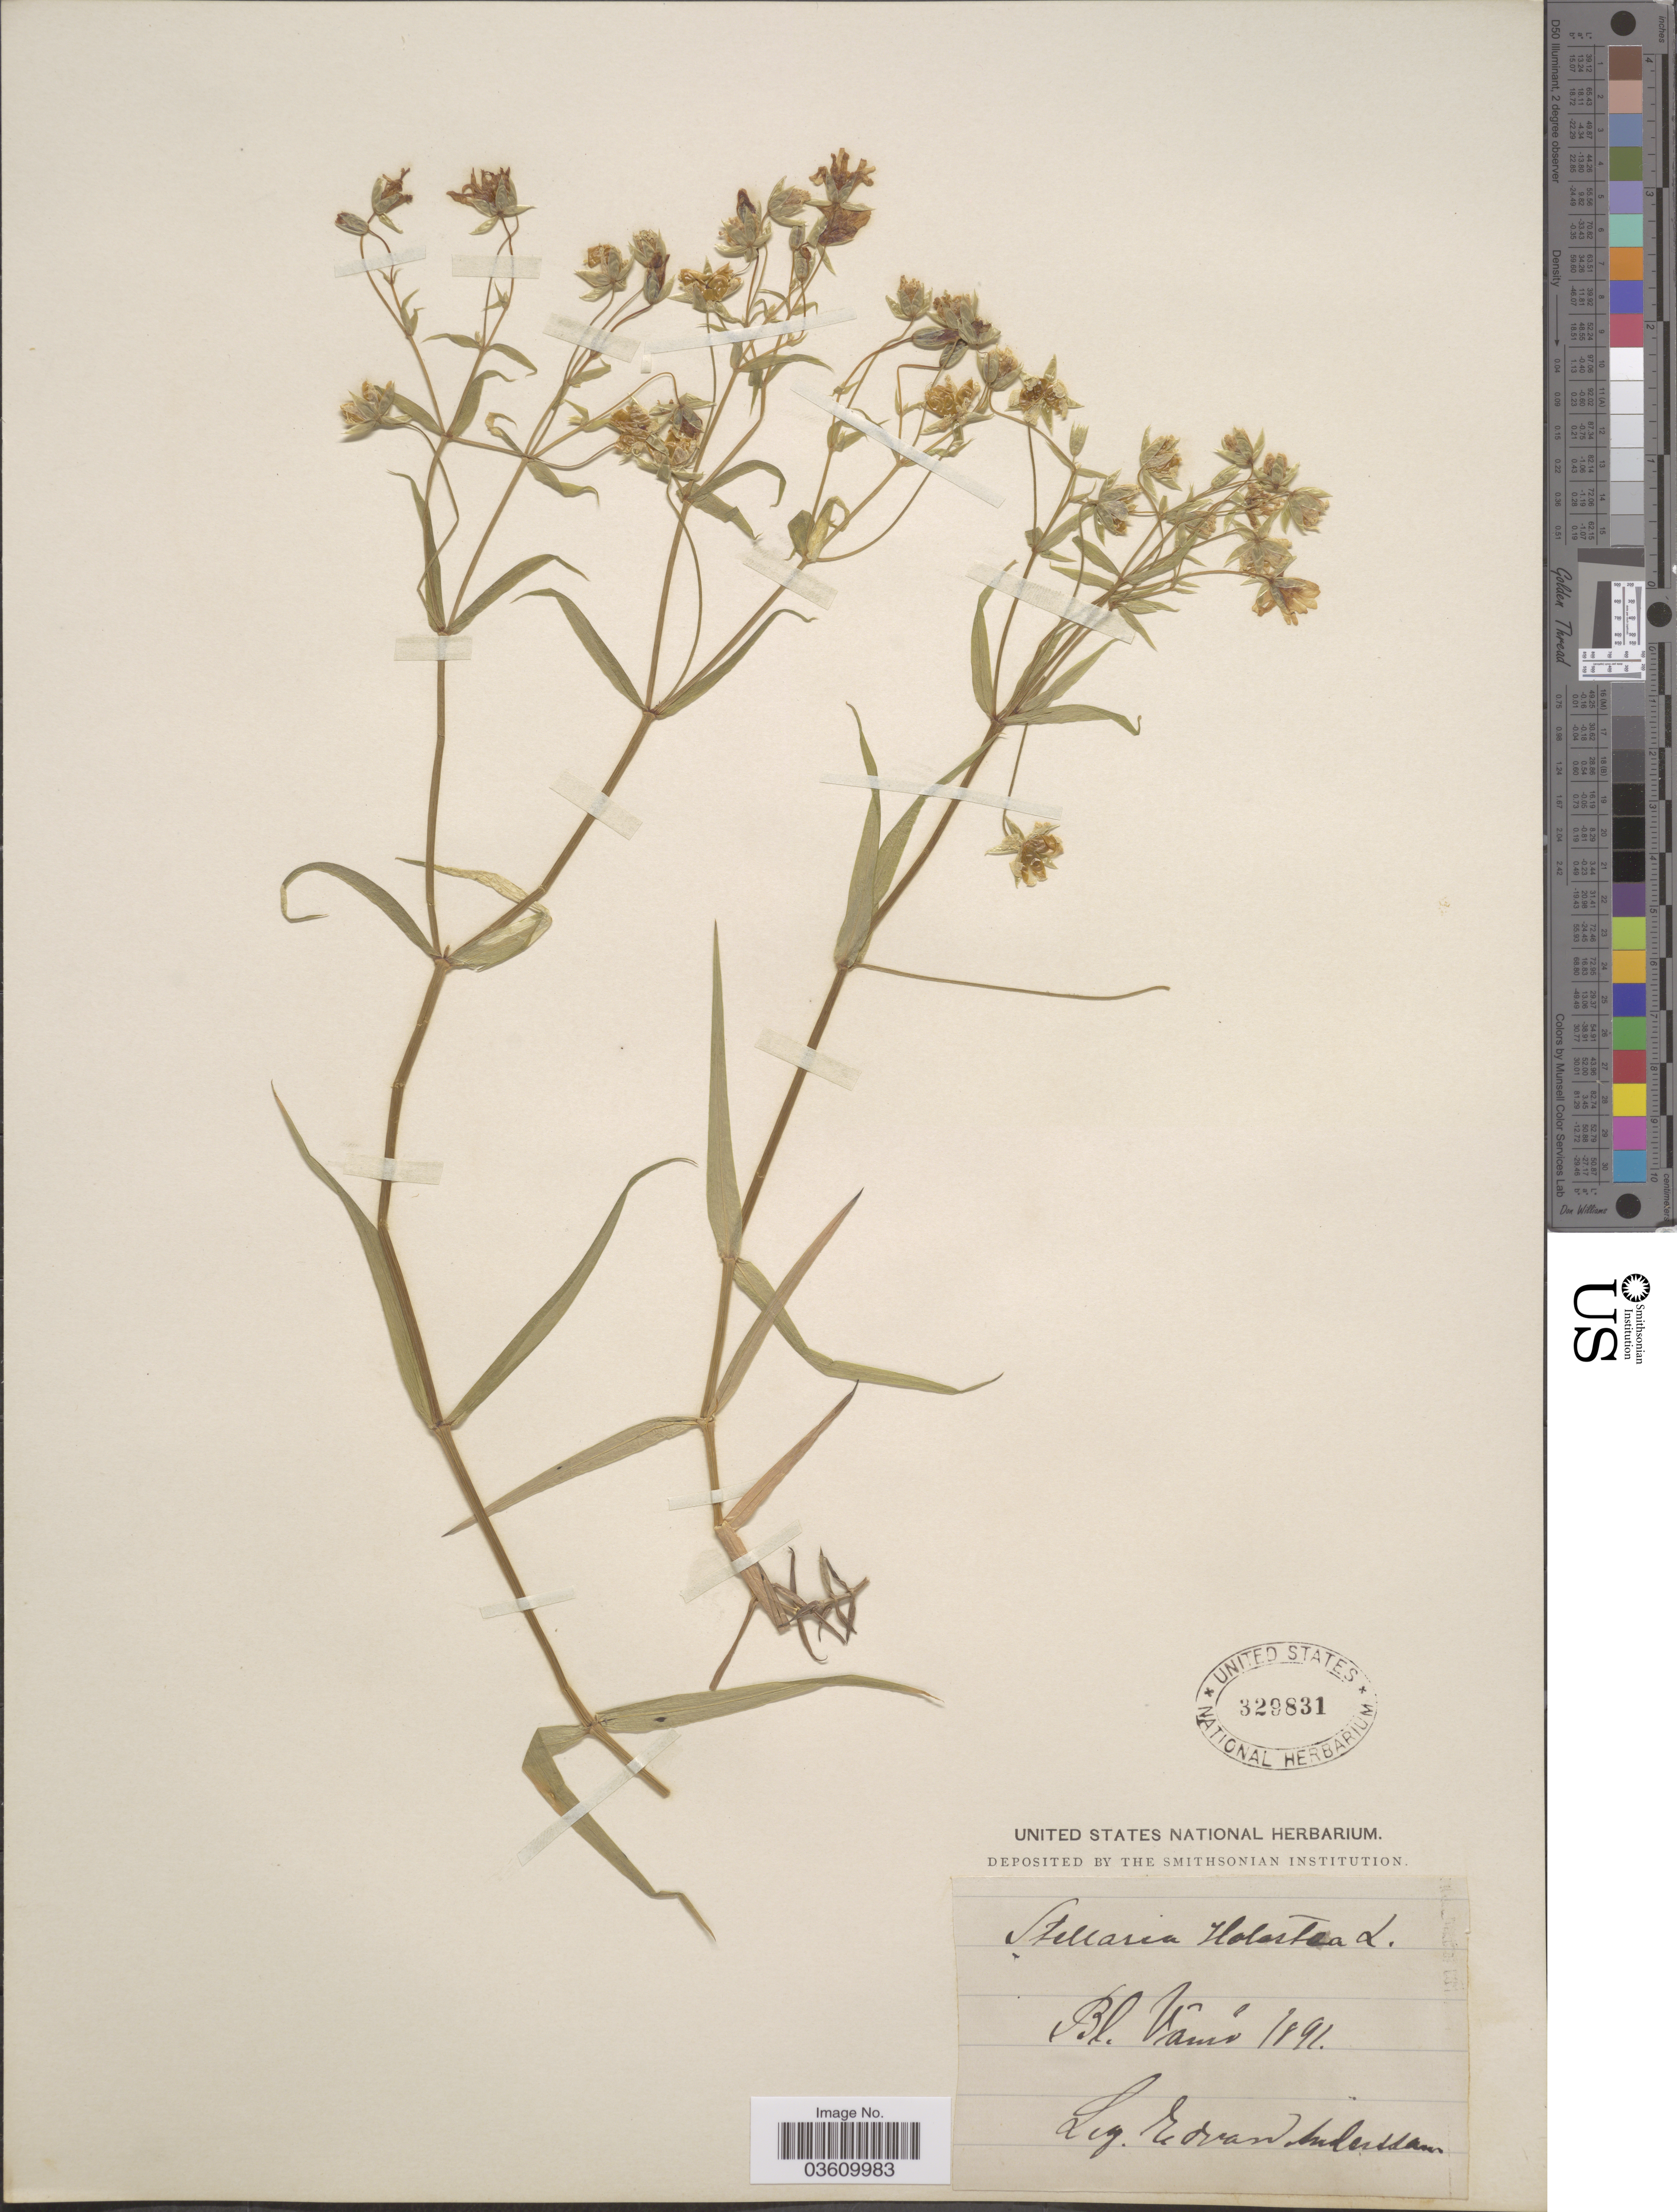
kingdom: Plantae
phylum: Tracheophyta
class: Magnoliopsida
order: Caryophyllales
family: Caryophyllaceae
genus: Rabelera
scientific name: Rabelera holostea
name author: (L.) M.T. Sharples & E.A. Tripp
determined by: U.S. National Herbarium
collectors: E. Andersson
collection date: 1891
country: Sweden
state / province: Blekinge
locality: Bl. Varno.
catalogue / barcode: US 329831